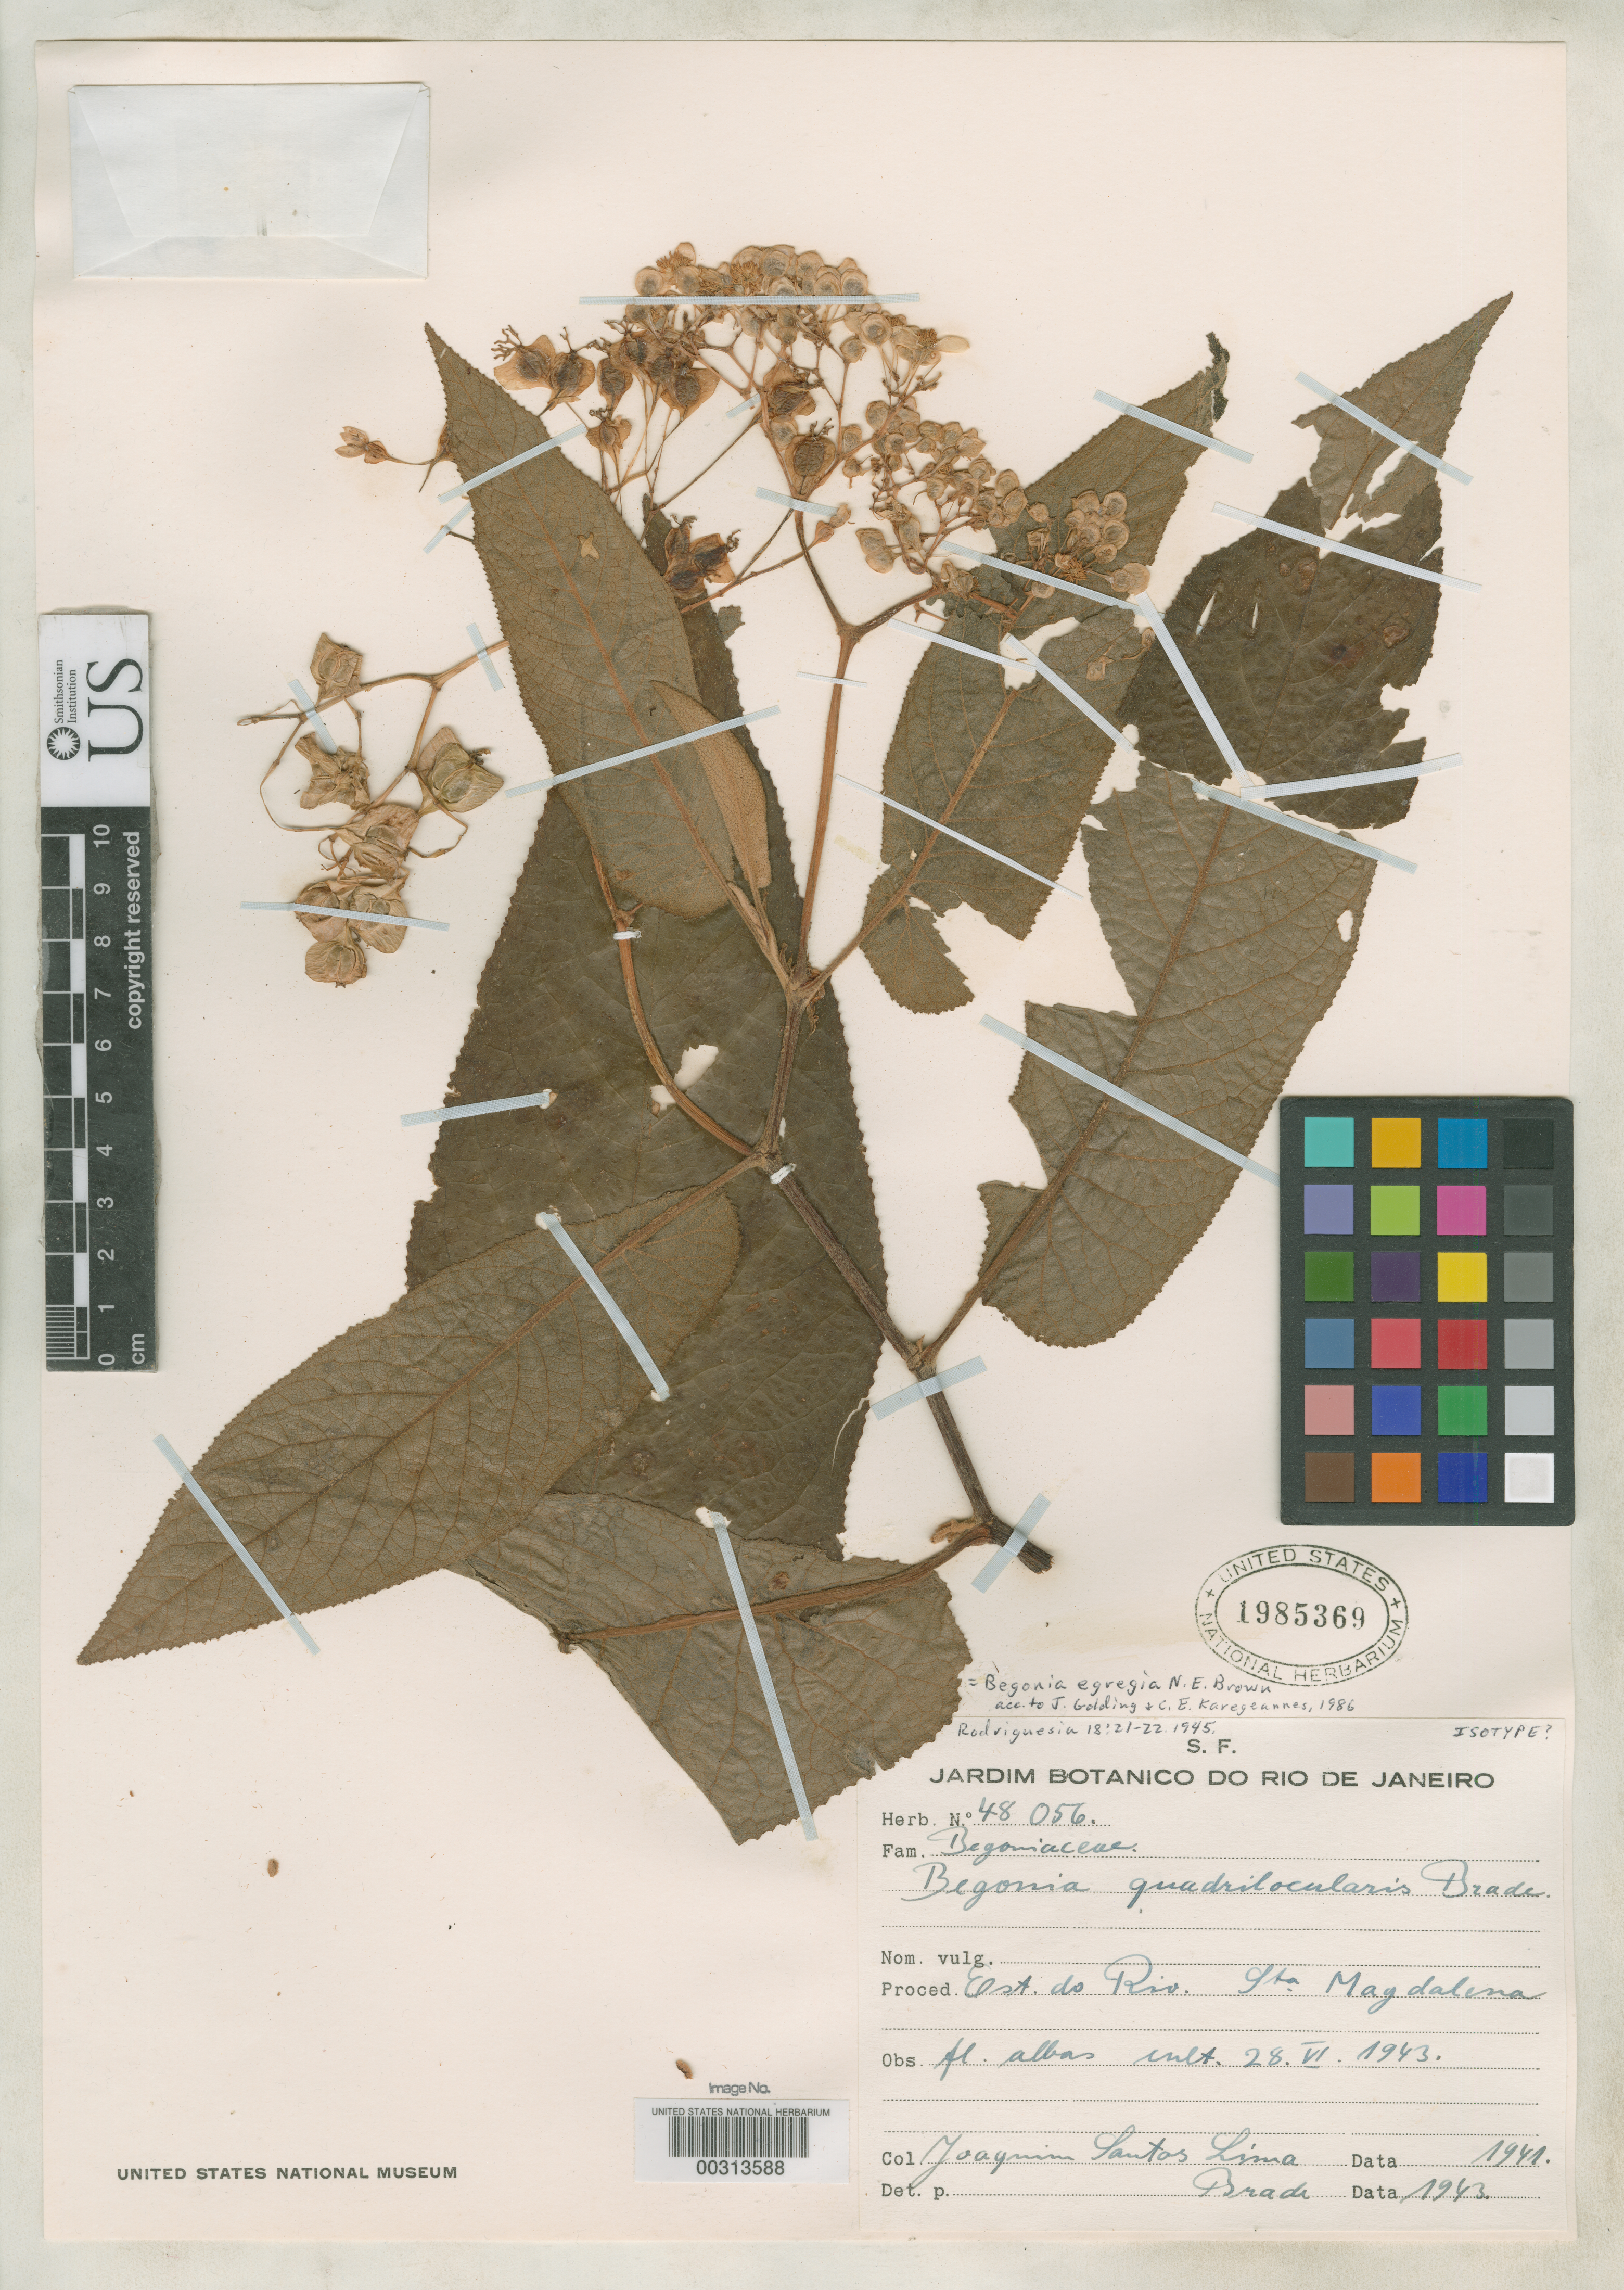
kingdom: Plantae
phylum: Tracheophyta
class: Magnoliopsida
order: Cucurbitales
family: Begoniaceae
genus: Begonia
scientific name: Begonia quadrilocularis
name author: Brade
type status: Possible Isotype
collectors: J. Lima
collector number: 48056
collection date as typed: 1941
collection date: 1941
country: Brazil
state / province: Rio de Janeiro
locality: Santa Magdalena.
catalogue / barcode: US 1985369